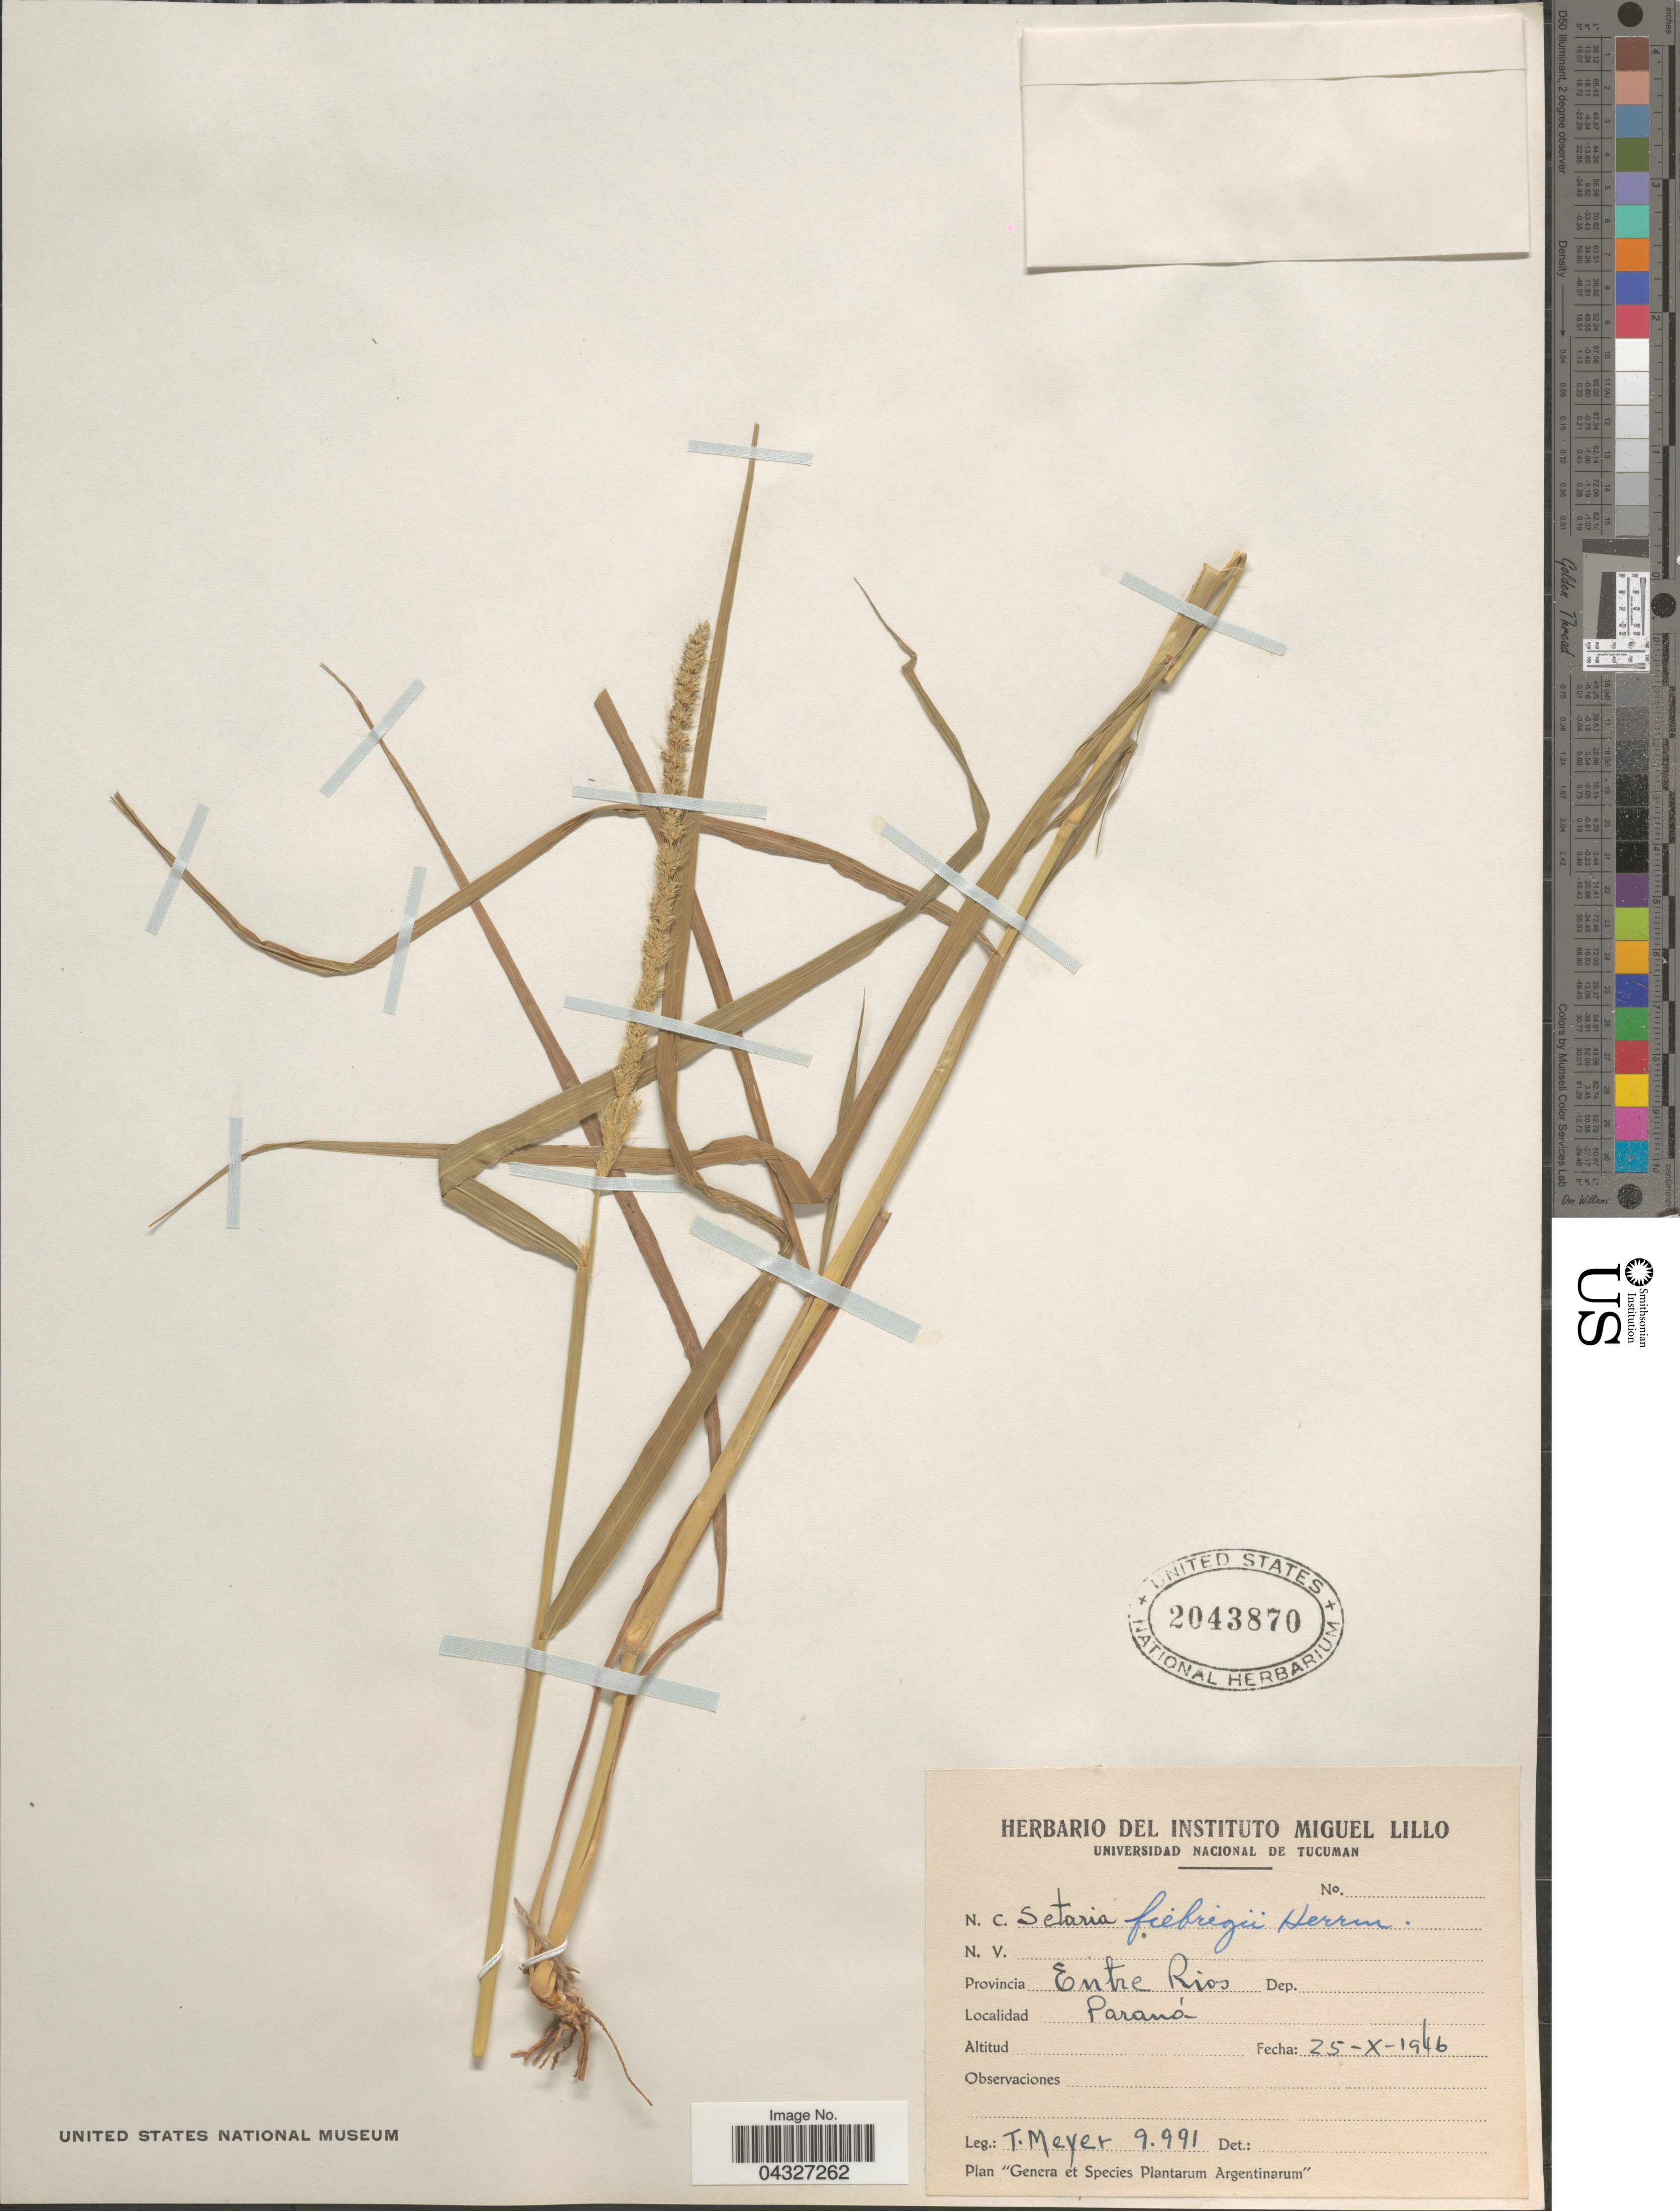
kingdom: Plantae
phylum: Tracheophyta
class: Liliopsida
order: Poales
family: Poaceae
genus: Setaria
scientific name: Setaria fiebrigii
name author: R.A.W. Herrm.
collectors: T. Meyer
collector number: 9991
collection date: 1946-10-25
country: Argentina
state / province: Entre Rios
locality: Provincia Entre Rios. Paraná.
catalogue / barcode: US 2043870